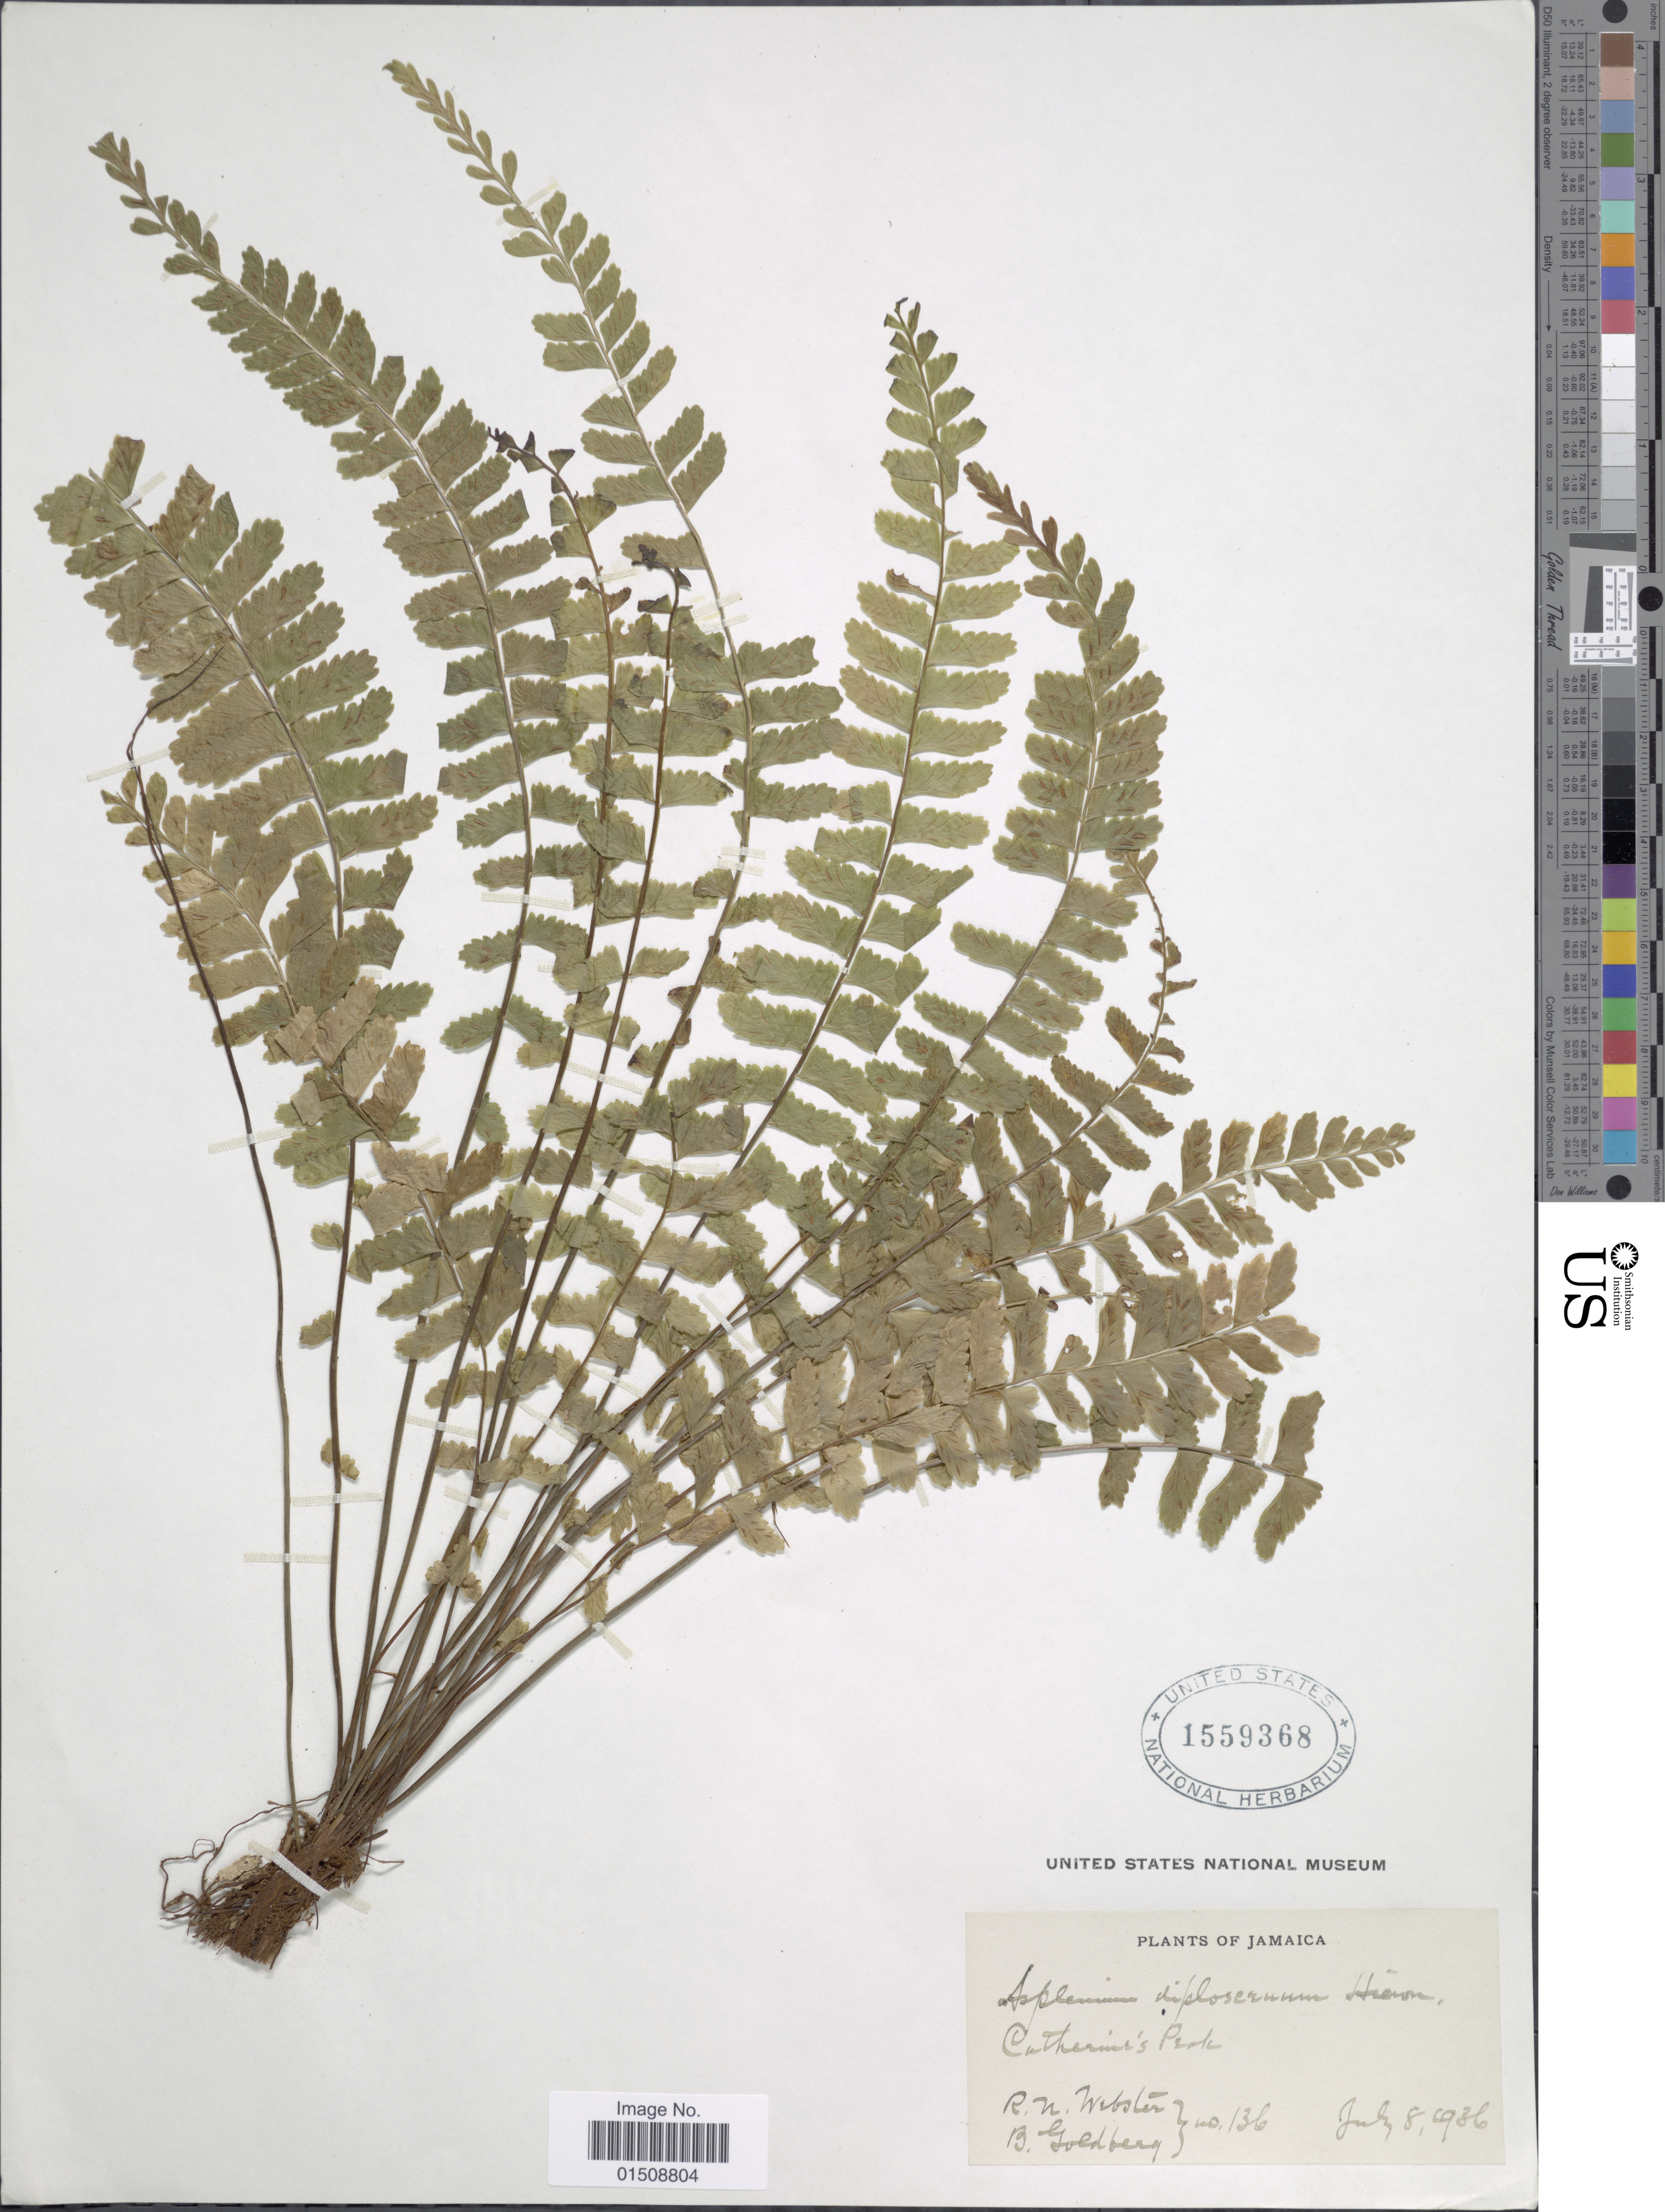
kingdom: Plantae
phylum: Tracheophyta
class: Polypodiopsida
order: Polypodiales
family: Aspleniaceae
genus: Asplenium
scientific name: Asplenium diplosceuum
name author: Hieron.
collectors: R. N. Webster & B. Goldberg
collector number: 136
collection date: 1936-07-08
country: Jamaica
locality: Catherine's Peak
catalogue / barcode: US 1559368